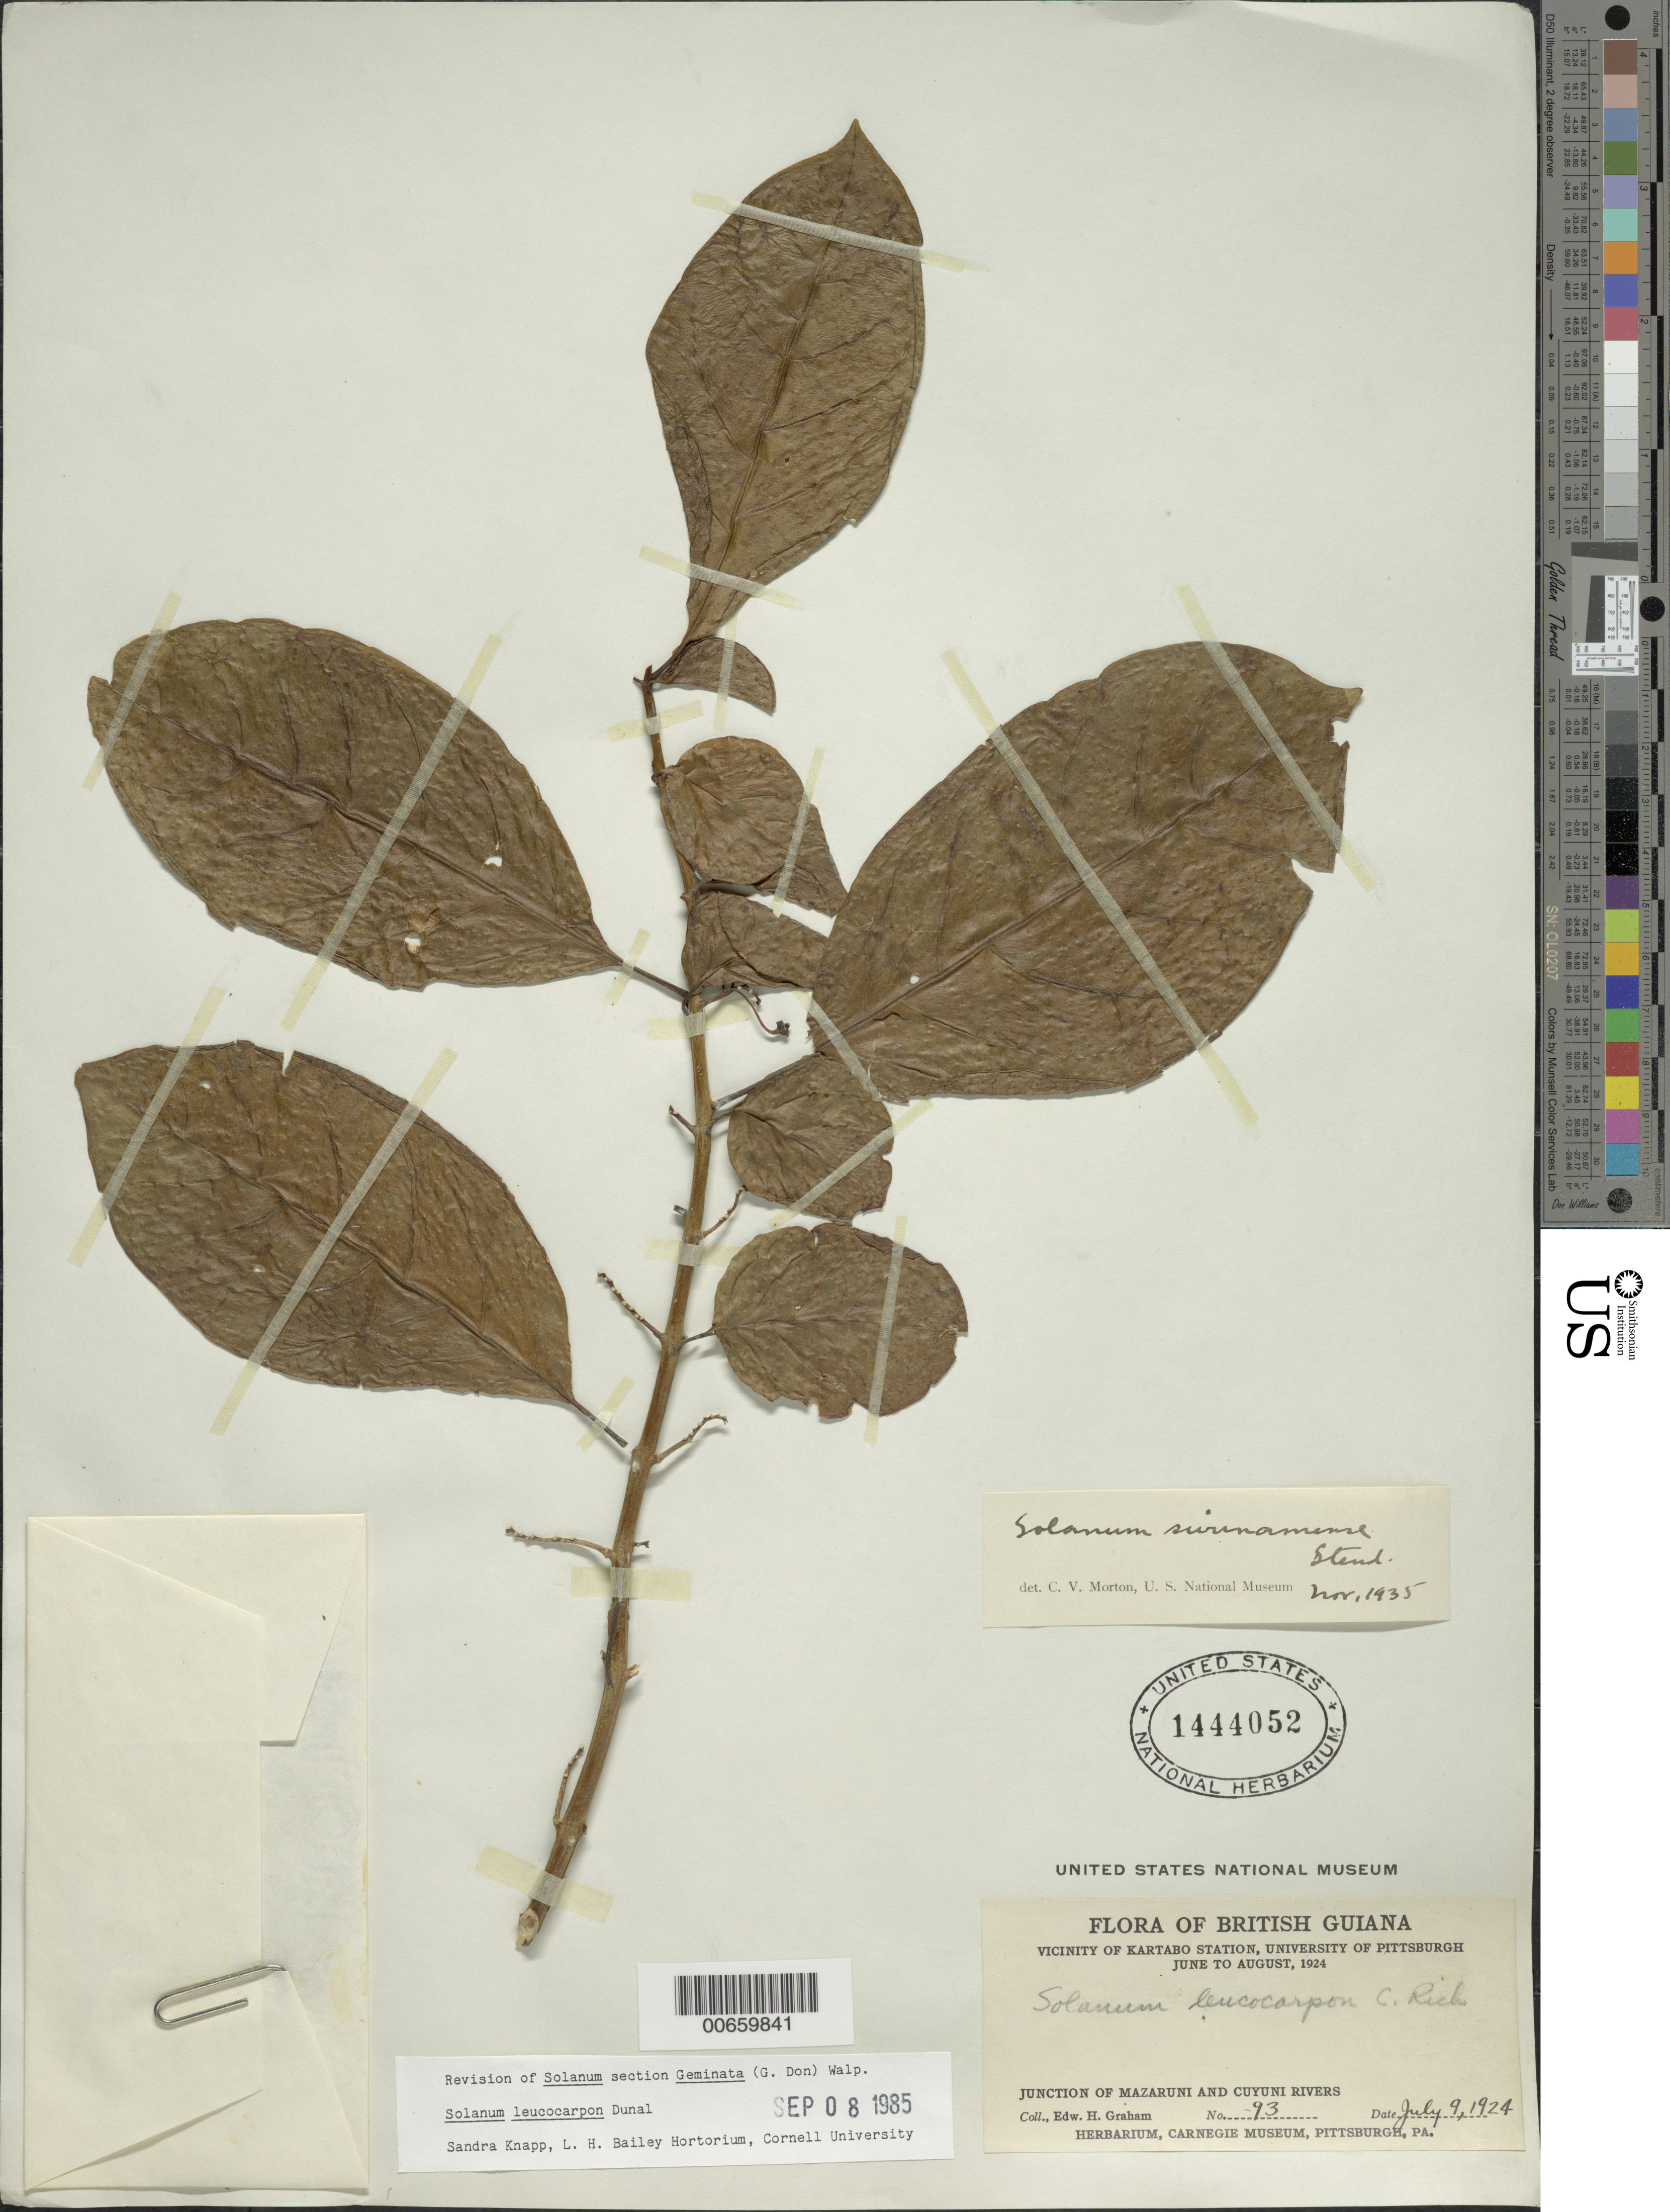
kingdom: Plantae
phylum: Tracheophyta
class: Magnoliopsida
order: Solanales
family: Solanaceae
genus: Solanum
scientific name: Solanum leucocarpon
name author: Dunal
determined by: Knapp, S. D.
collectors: E. H. Graham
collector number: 93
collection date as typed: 7 Jul 1924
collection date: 1924-07-07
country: Guyana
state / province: Cuyuni-Mazaruni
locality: Kartabo Station, junction of Mazaruni and Cuyuni Rivers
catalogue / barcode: US 1444052